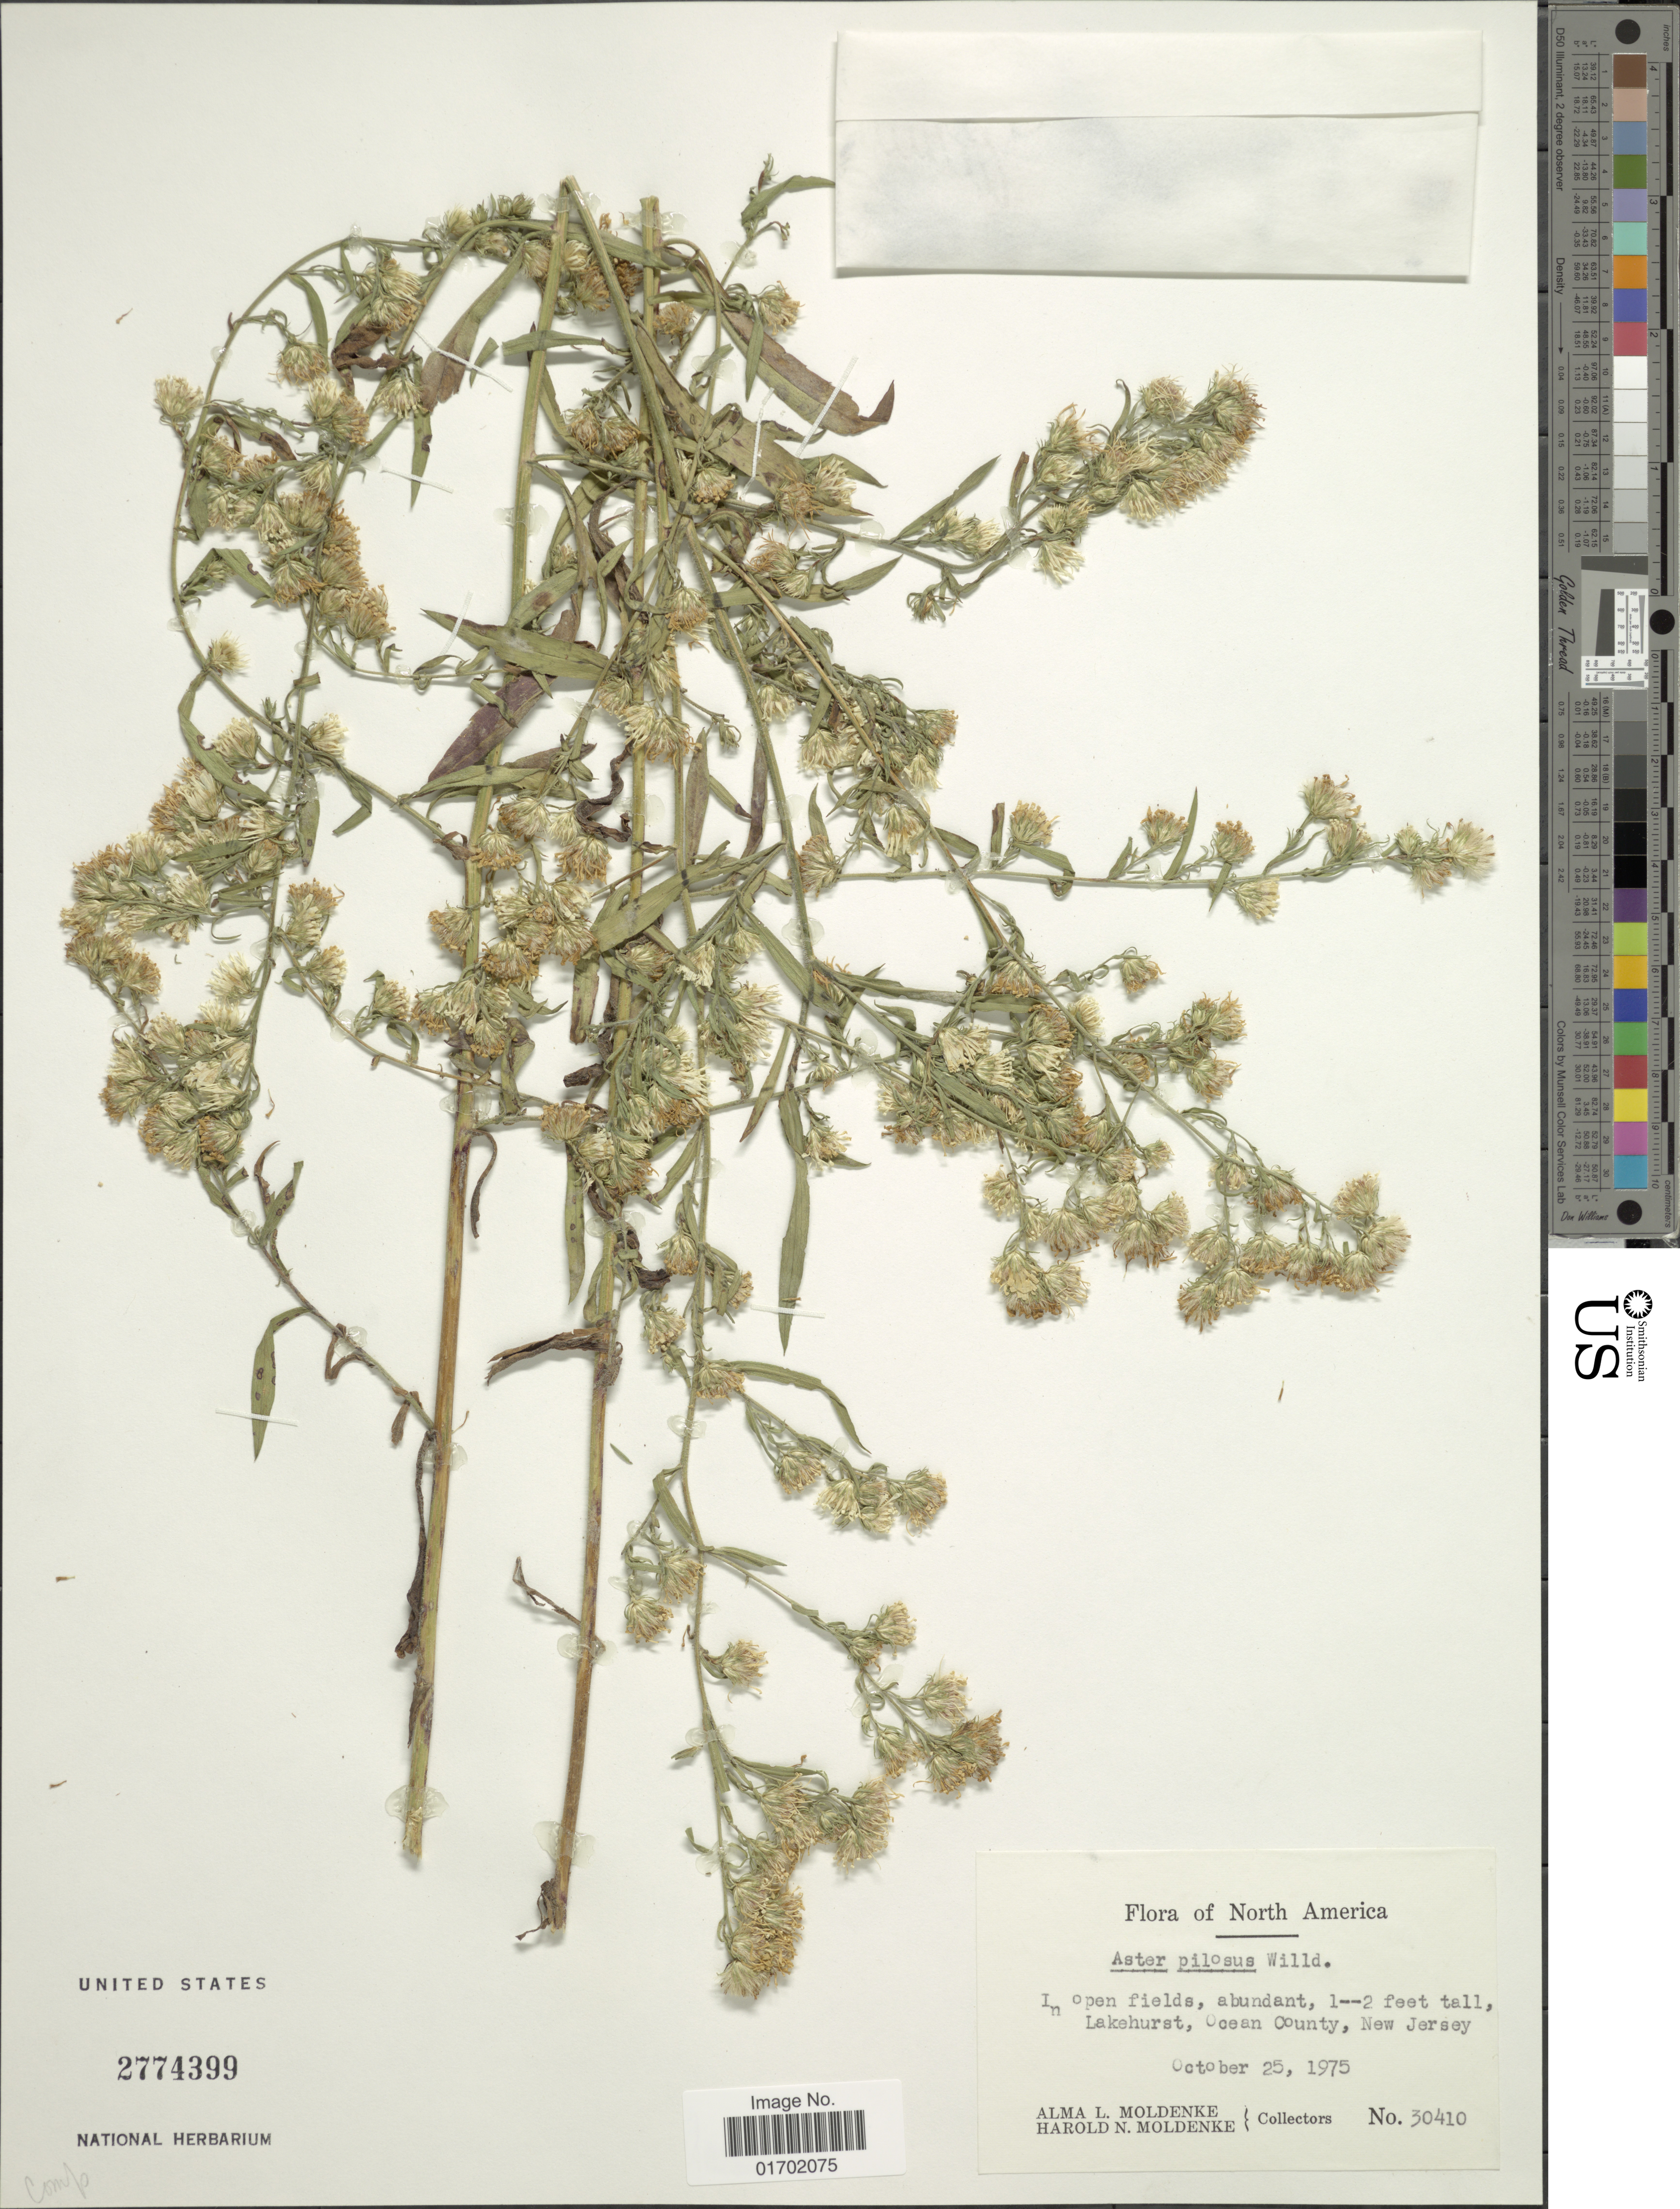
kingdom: Plantae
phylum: Tracheophyta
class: Magnoliopsida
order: Asterales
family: Asteraceae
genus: Symphyotrichum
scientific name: Symphyotrichum pilosum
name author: (Willd.) G.L. Nesom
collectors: A. L. Moldenke & H. N. Moldenke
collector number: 30410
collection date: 1975-10-25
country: United States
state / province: New Jersey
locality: Lakehurst, Ocean County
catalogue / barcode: US 2774399